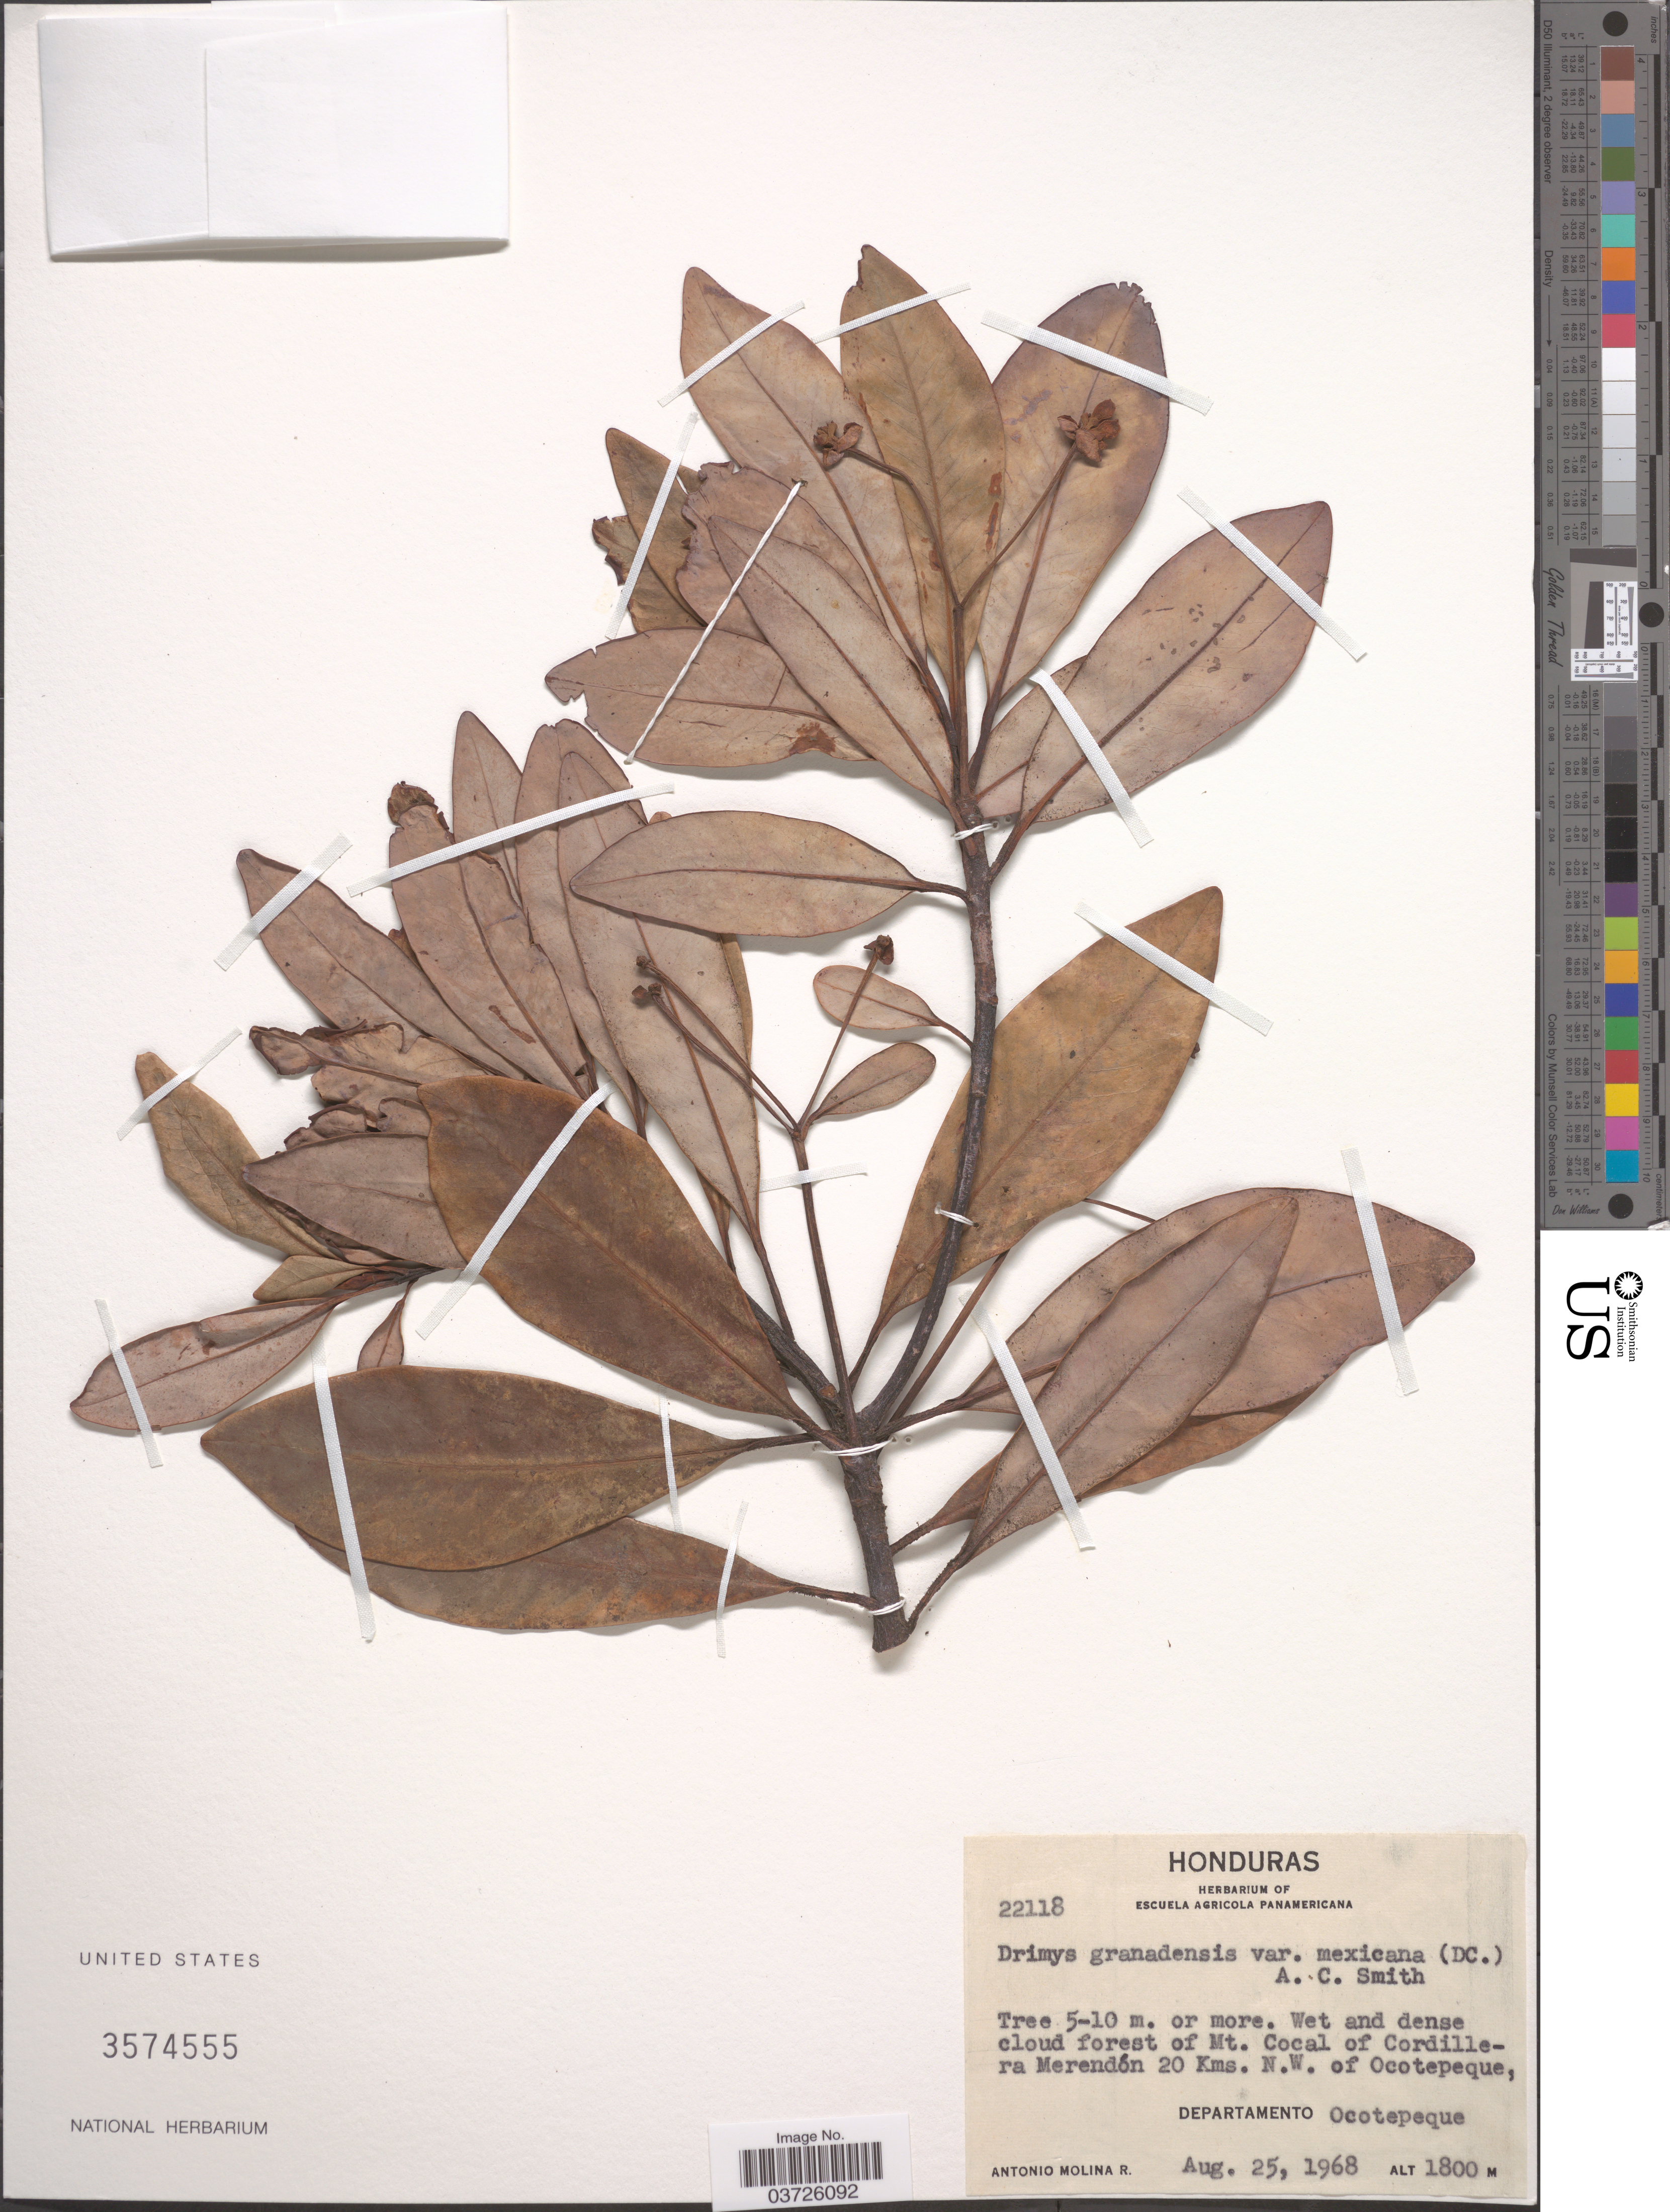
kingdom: Plantae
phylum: Tracheophyta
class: Magnoliopsida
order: Canellales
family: Winteraceae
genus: Drimys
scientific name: Drimys granadensis var. mexicana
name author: L. f.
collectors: A. Molina R.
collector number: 22118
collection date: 1968-08-25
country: Honduras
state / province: Ocotepeque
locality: Mt. Cocal of Cordillera Merendón 20 Kms. N.W. of Ocotepeque, Departamento Ocotepeque.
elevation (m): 1800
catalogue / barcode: US 3574555